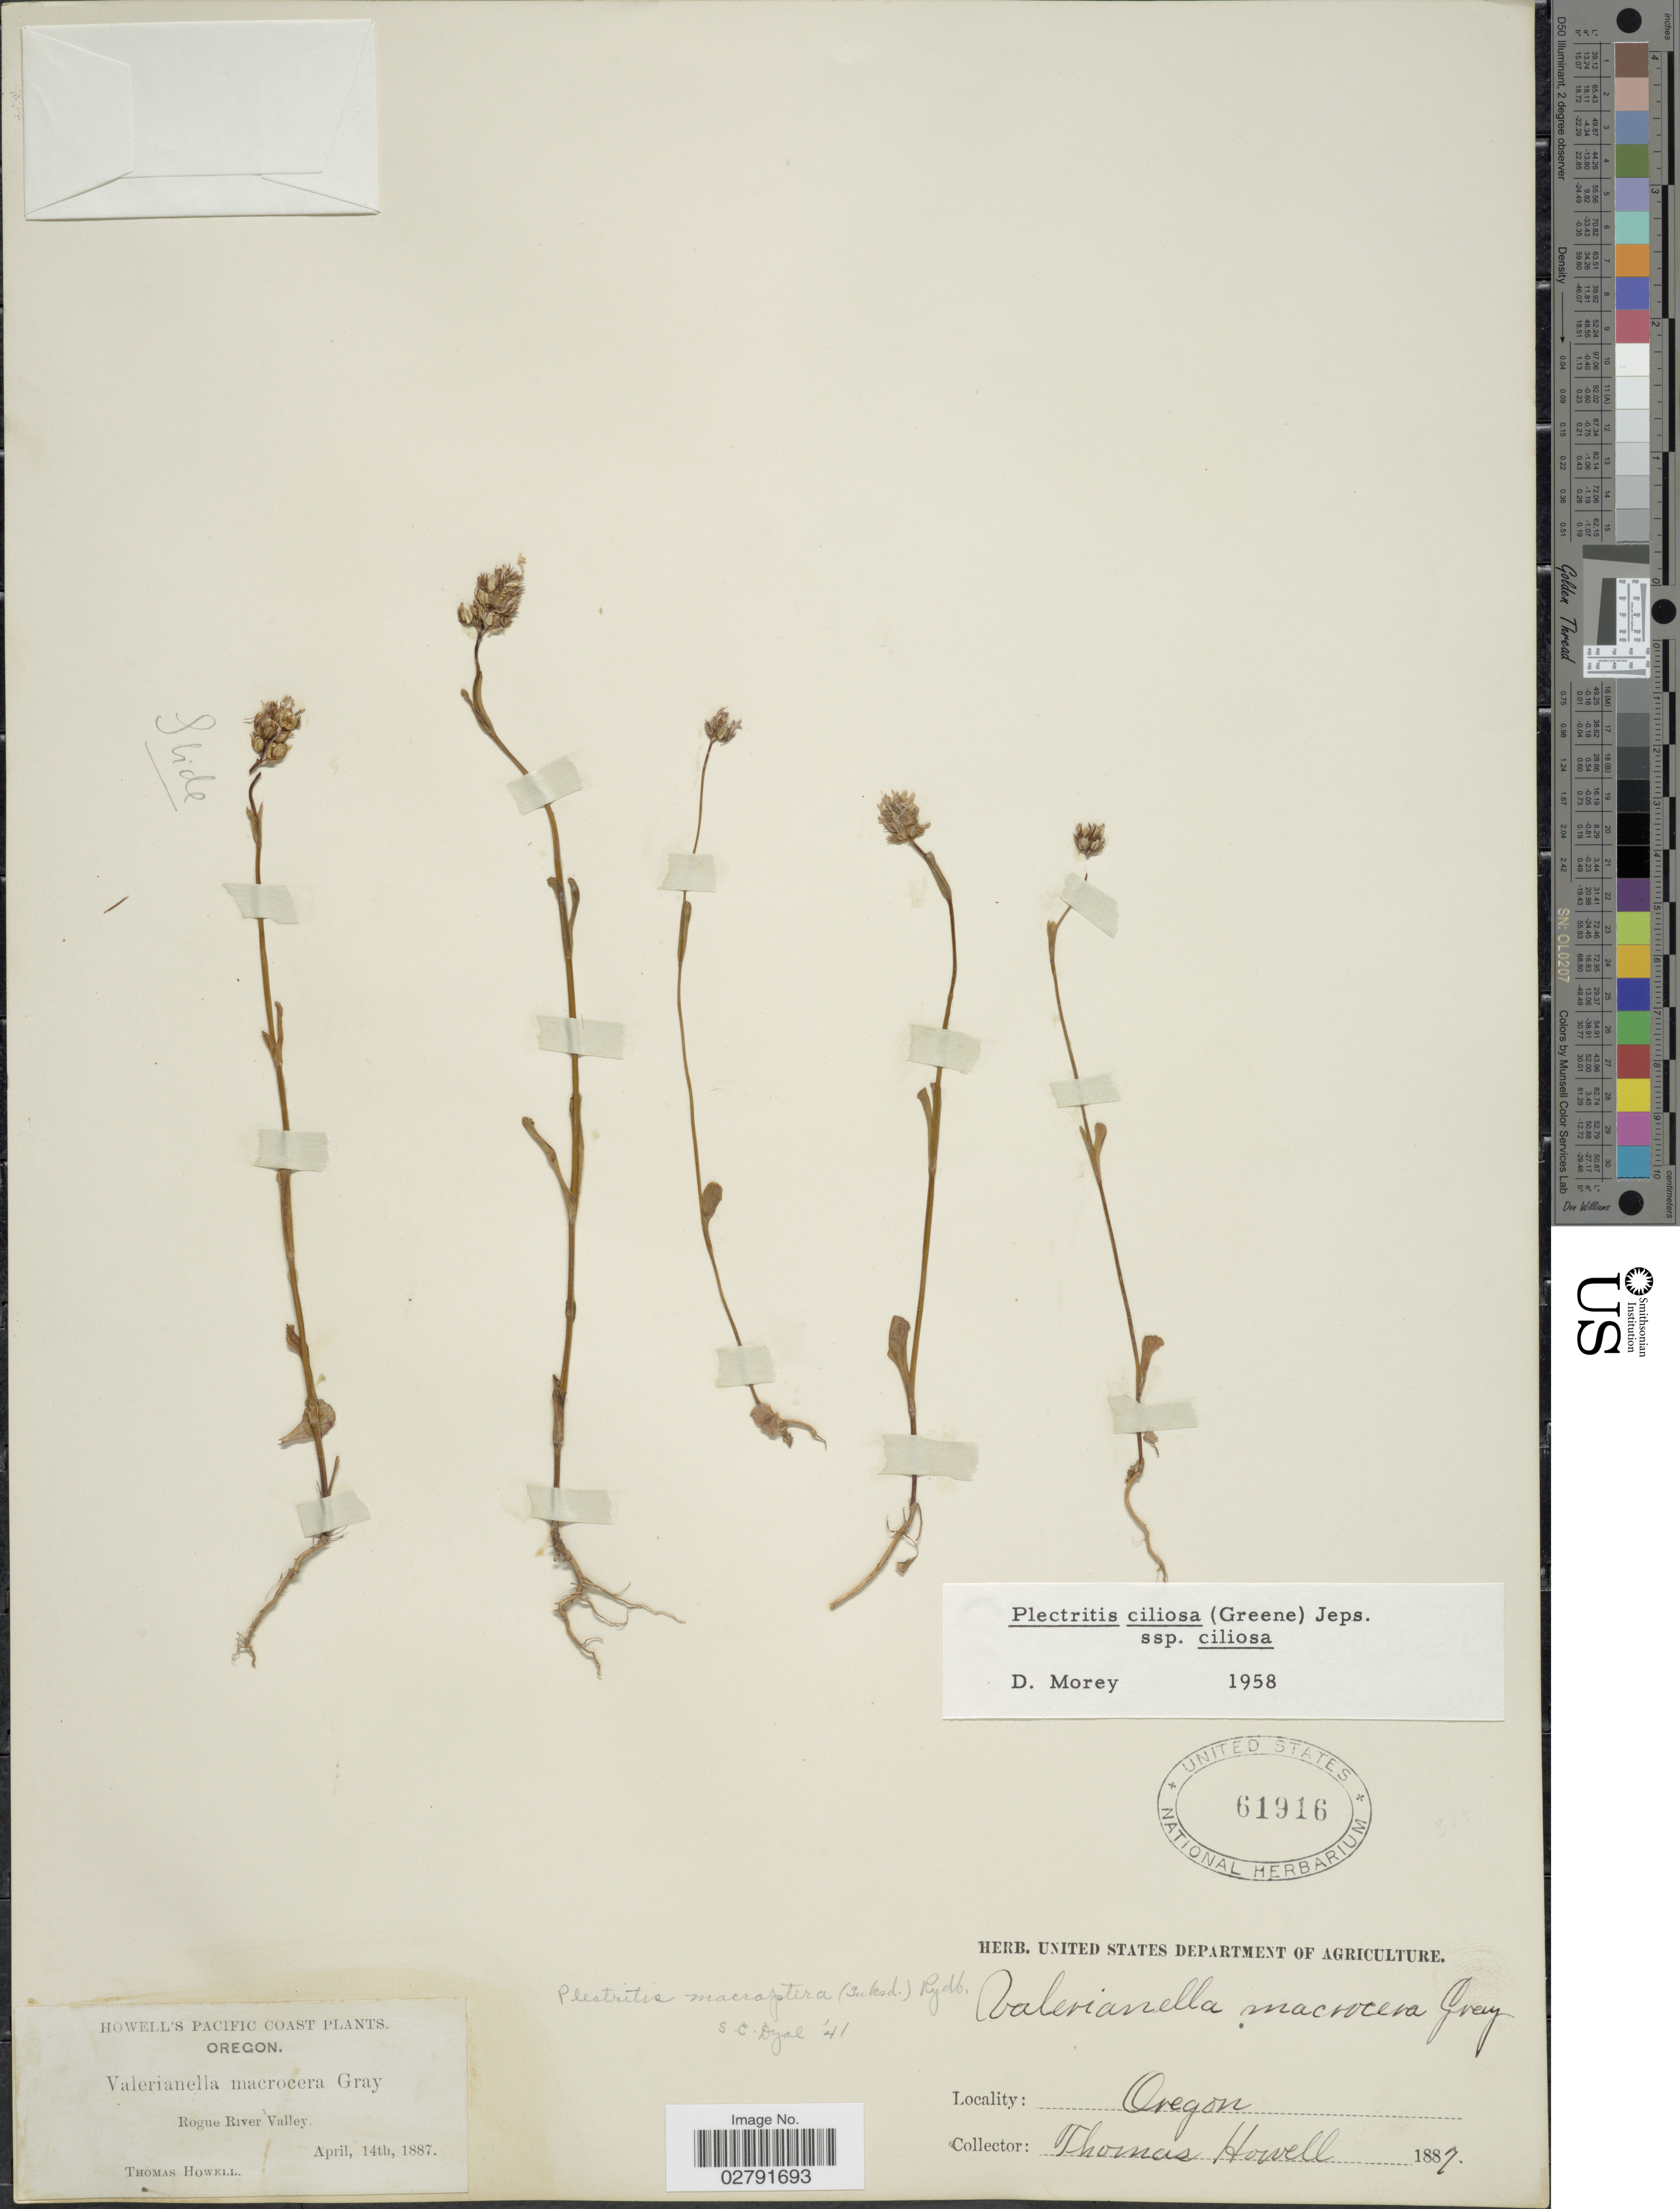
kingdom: Plantae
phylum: Tracheophyta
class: Magnoliopsida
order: Dipsacales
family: Caprifoliaceae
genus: Plectritis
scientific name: Plectritis ciliosa subsp. ciliosa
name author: (Greene) Jeps.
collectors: T. Howell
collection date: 1887-04-14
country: United States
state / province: Oregon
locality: Pacific Coast. Rogue River Valley.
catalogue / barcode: US 61916